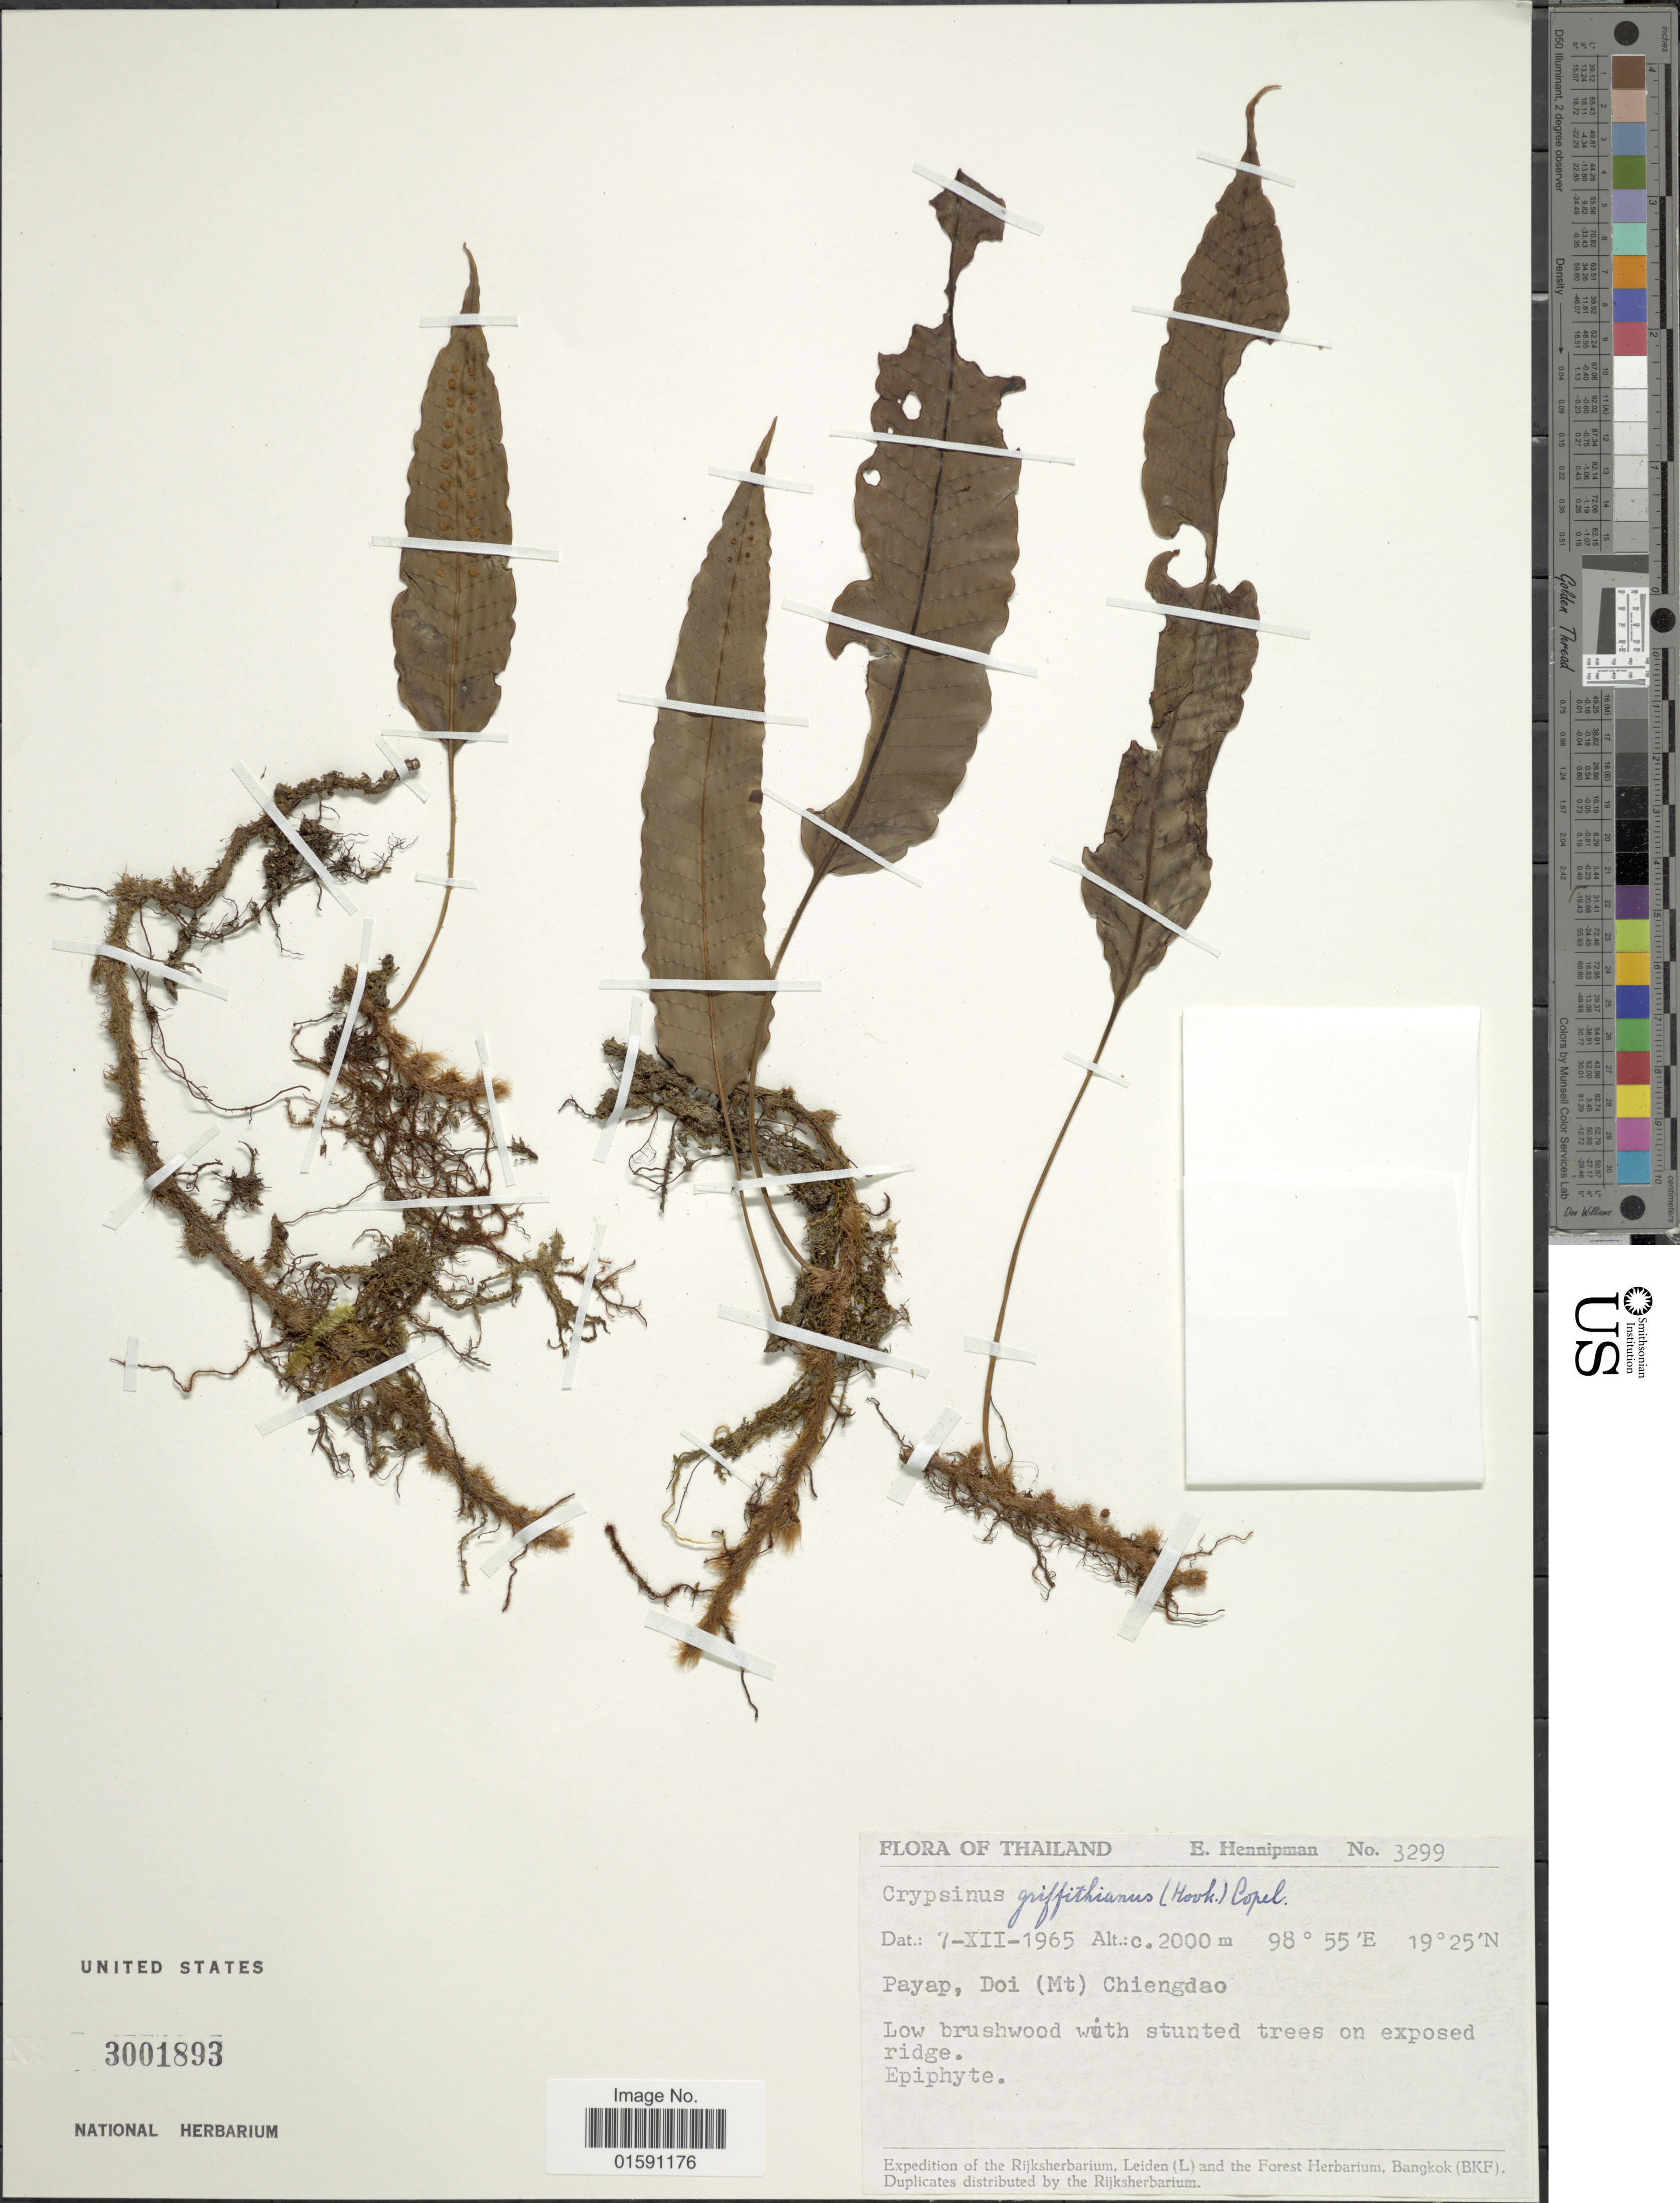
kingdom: Plantae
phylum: Tracheophyta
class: Polypodiopsida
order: Polypodiales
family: Polypodiaceae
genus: Selliguea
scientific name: Selliguea griffithiana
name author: (Hook.) Fraser-Jenk.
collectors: E. Hennipman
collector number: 3299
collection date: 1965-12-07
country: Thailand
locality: Payap, Doi (mt) Chiengdao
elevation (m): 2000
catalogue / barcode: US 3001893